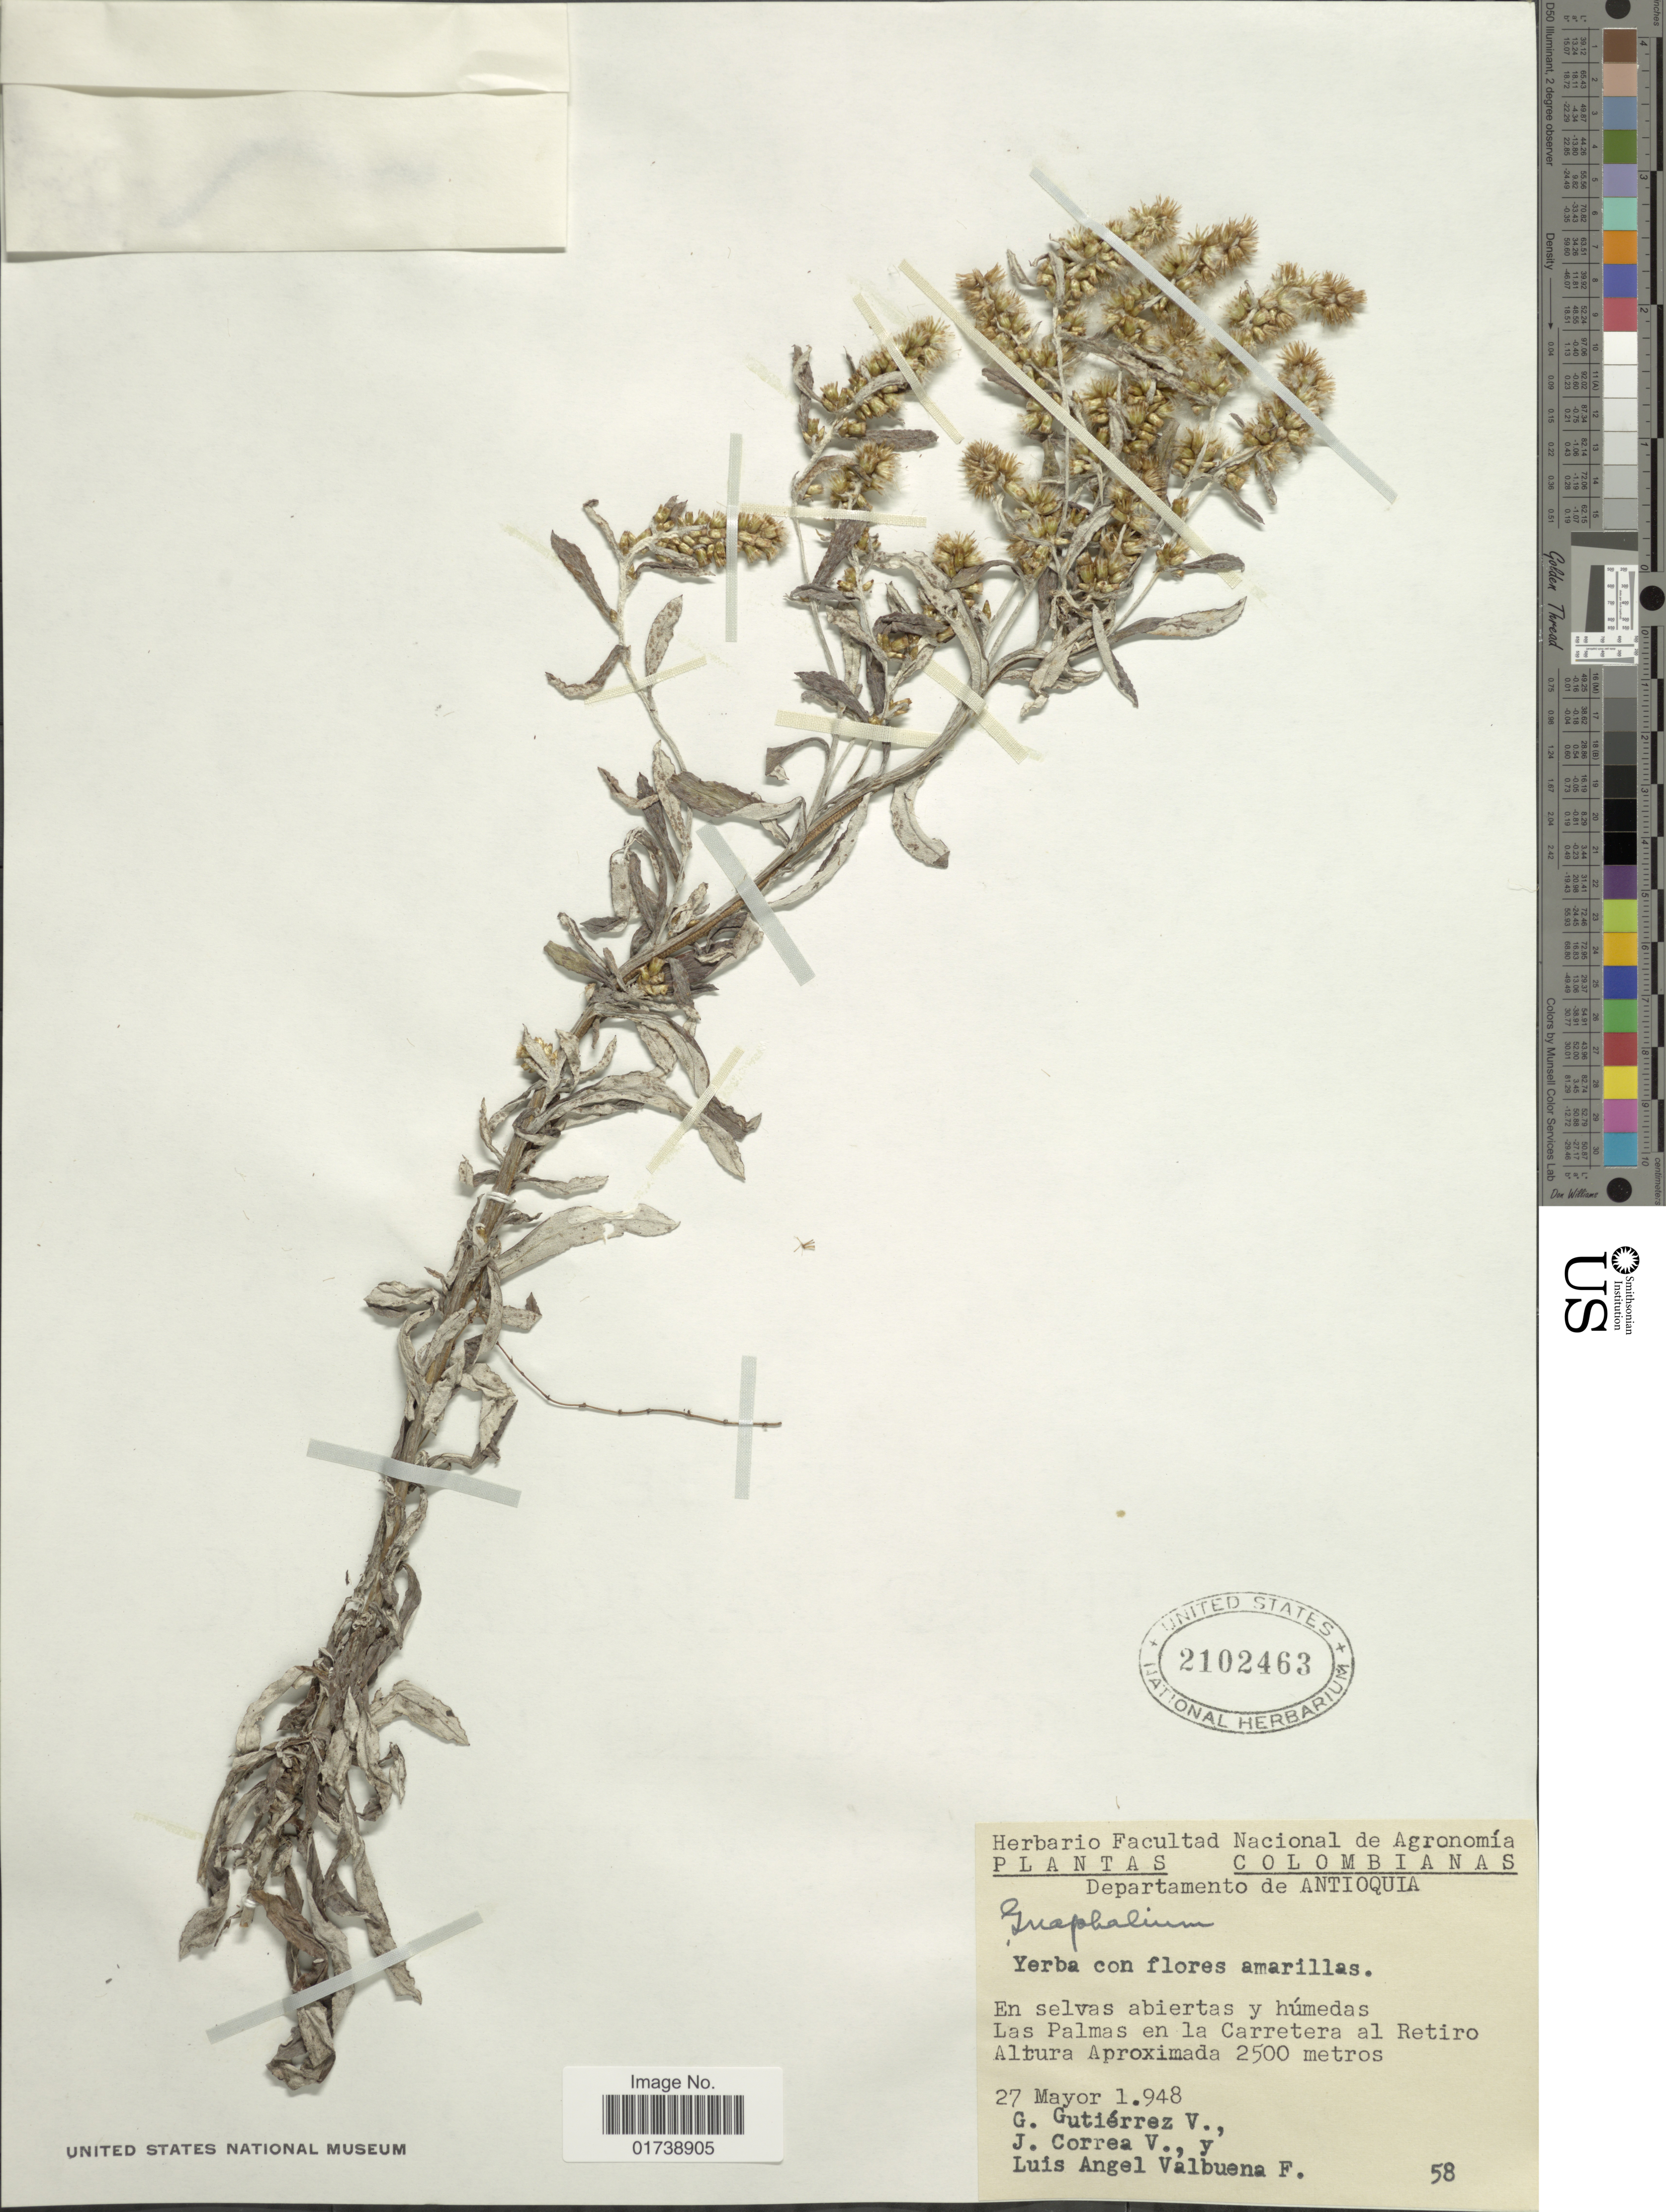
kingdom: Plantae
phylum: Tracheophyta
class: Magnoliopsida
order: Asterales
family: Asteraceae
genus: Gamochaeta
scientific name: Gamochaeta sp.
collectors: G. Gutiérrez V., J. Correa V. & L. Valbuena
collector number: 58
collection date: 1948-05-27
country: Colombia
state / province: Antioquia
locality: Las Palmas en la Carretera al Retiro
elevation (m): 2500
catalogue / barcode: US 2102463